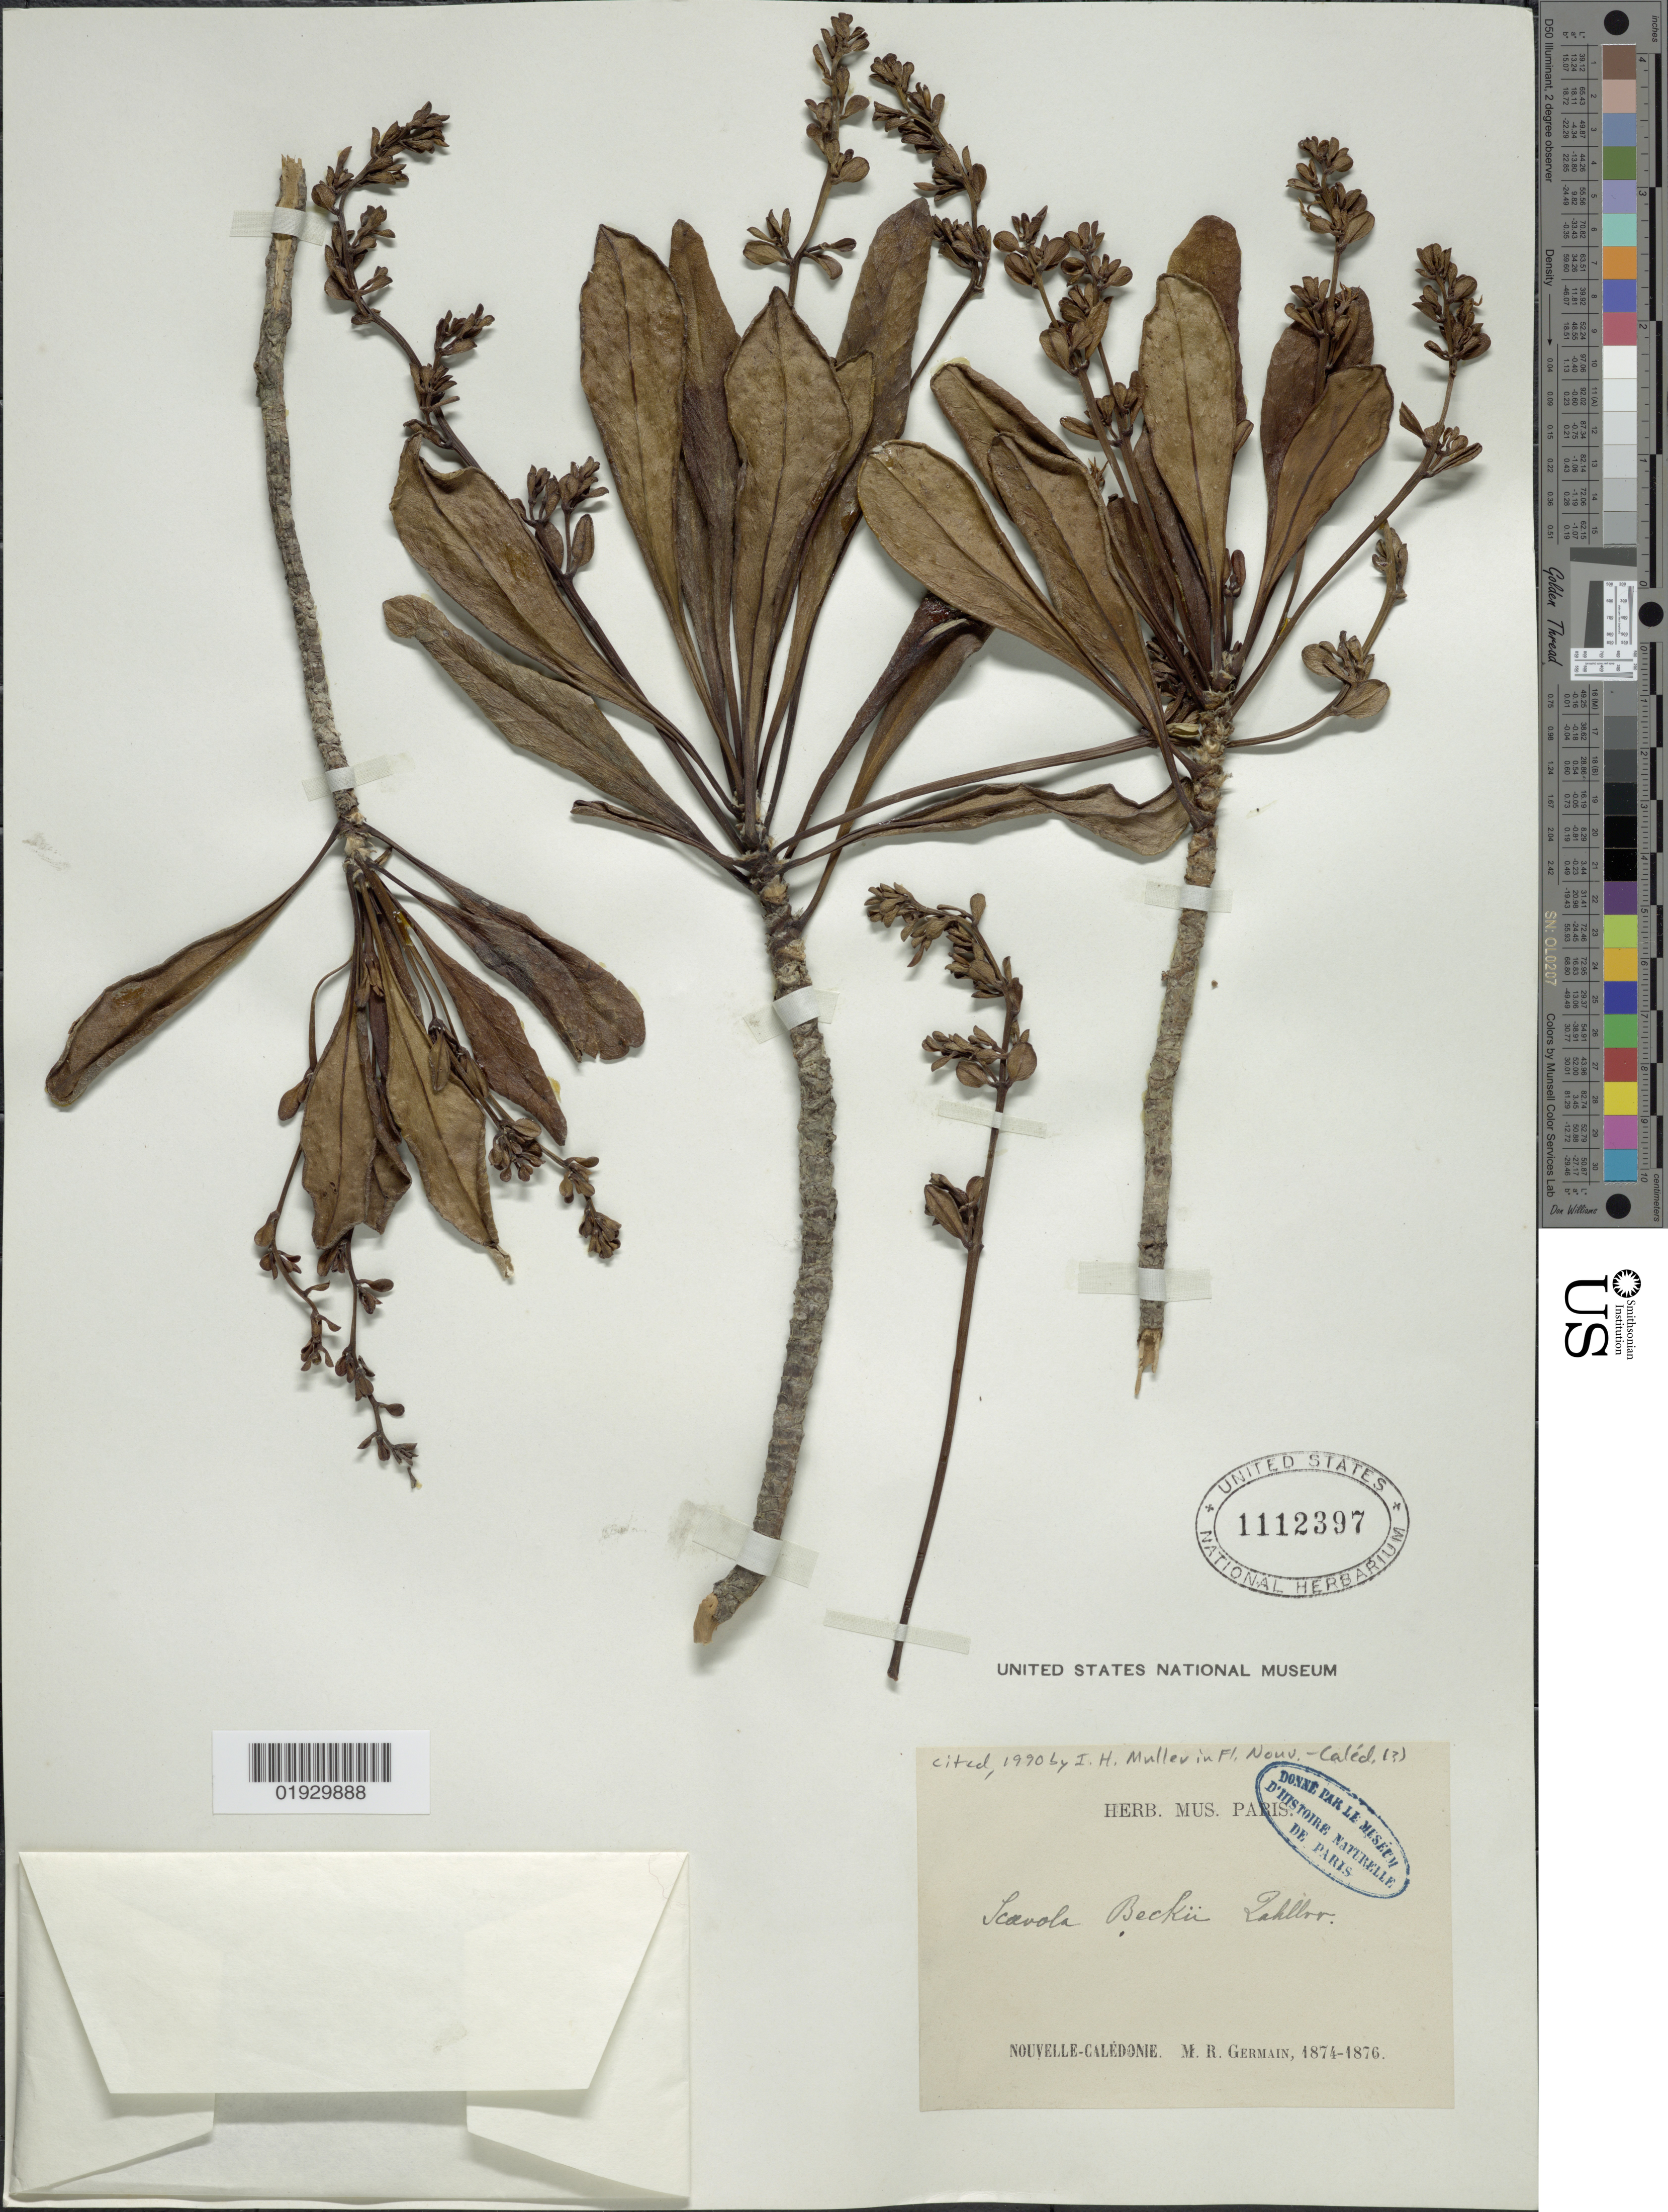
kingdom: Plantae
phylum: Tracheophyta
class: Magnoliopsida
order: Asterales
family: Goodeniaceae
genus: Scaevola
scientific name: Scaevola beckii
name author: Zahlbr.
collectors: M. Germain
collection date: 1874/1876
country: New Caledonia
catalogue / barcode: US 1112397